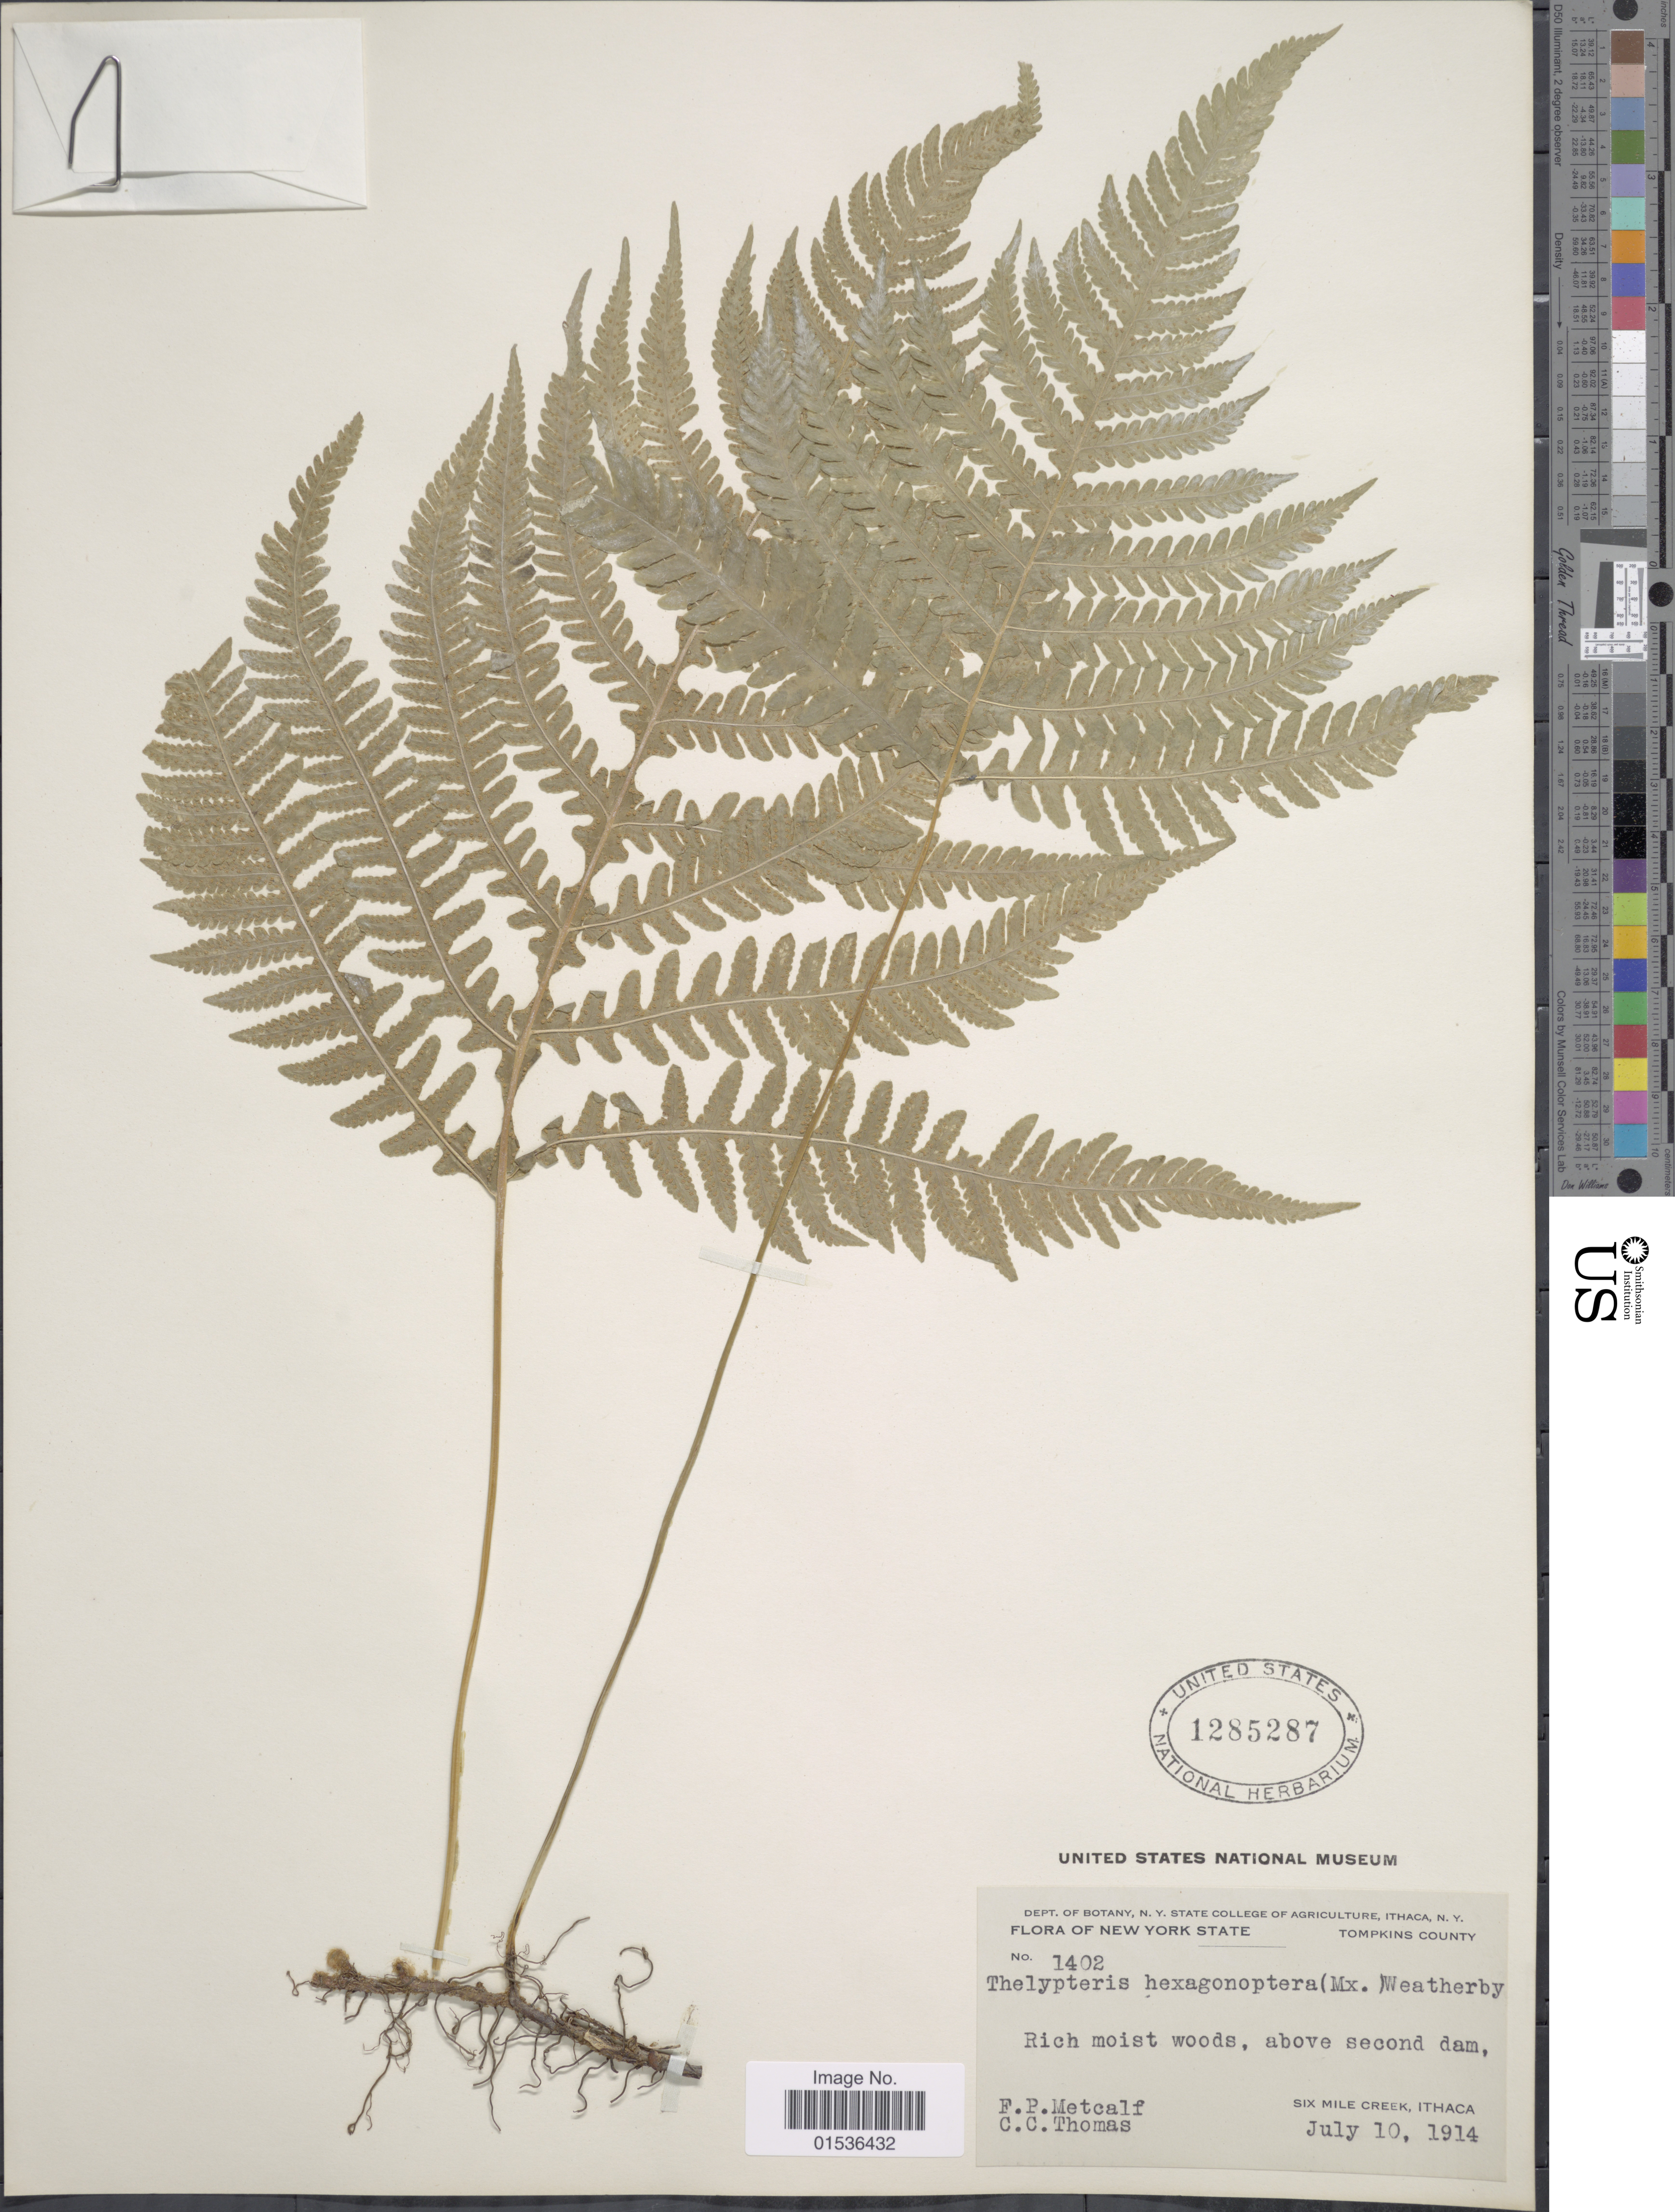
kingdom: Plantae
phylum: Tracheophyta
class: Polypodiopsida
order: Polypodiales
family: Thelypteridaceae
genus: Phegopteris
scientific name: Phegopteris hexagonoptera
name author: (Michx.) Fée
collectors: F. Metcalf & C. Thomas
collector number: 1402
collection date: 1914-07-10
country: United States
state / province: New York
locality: New York State, Tompkins County. Rich moist woods, above second dam. Six Mile Creek, Ithaca.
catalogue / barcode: US 1285287